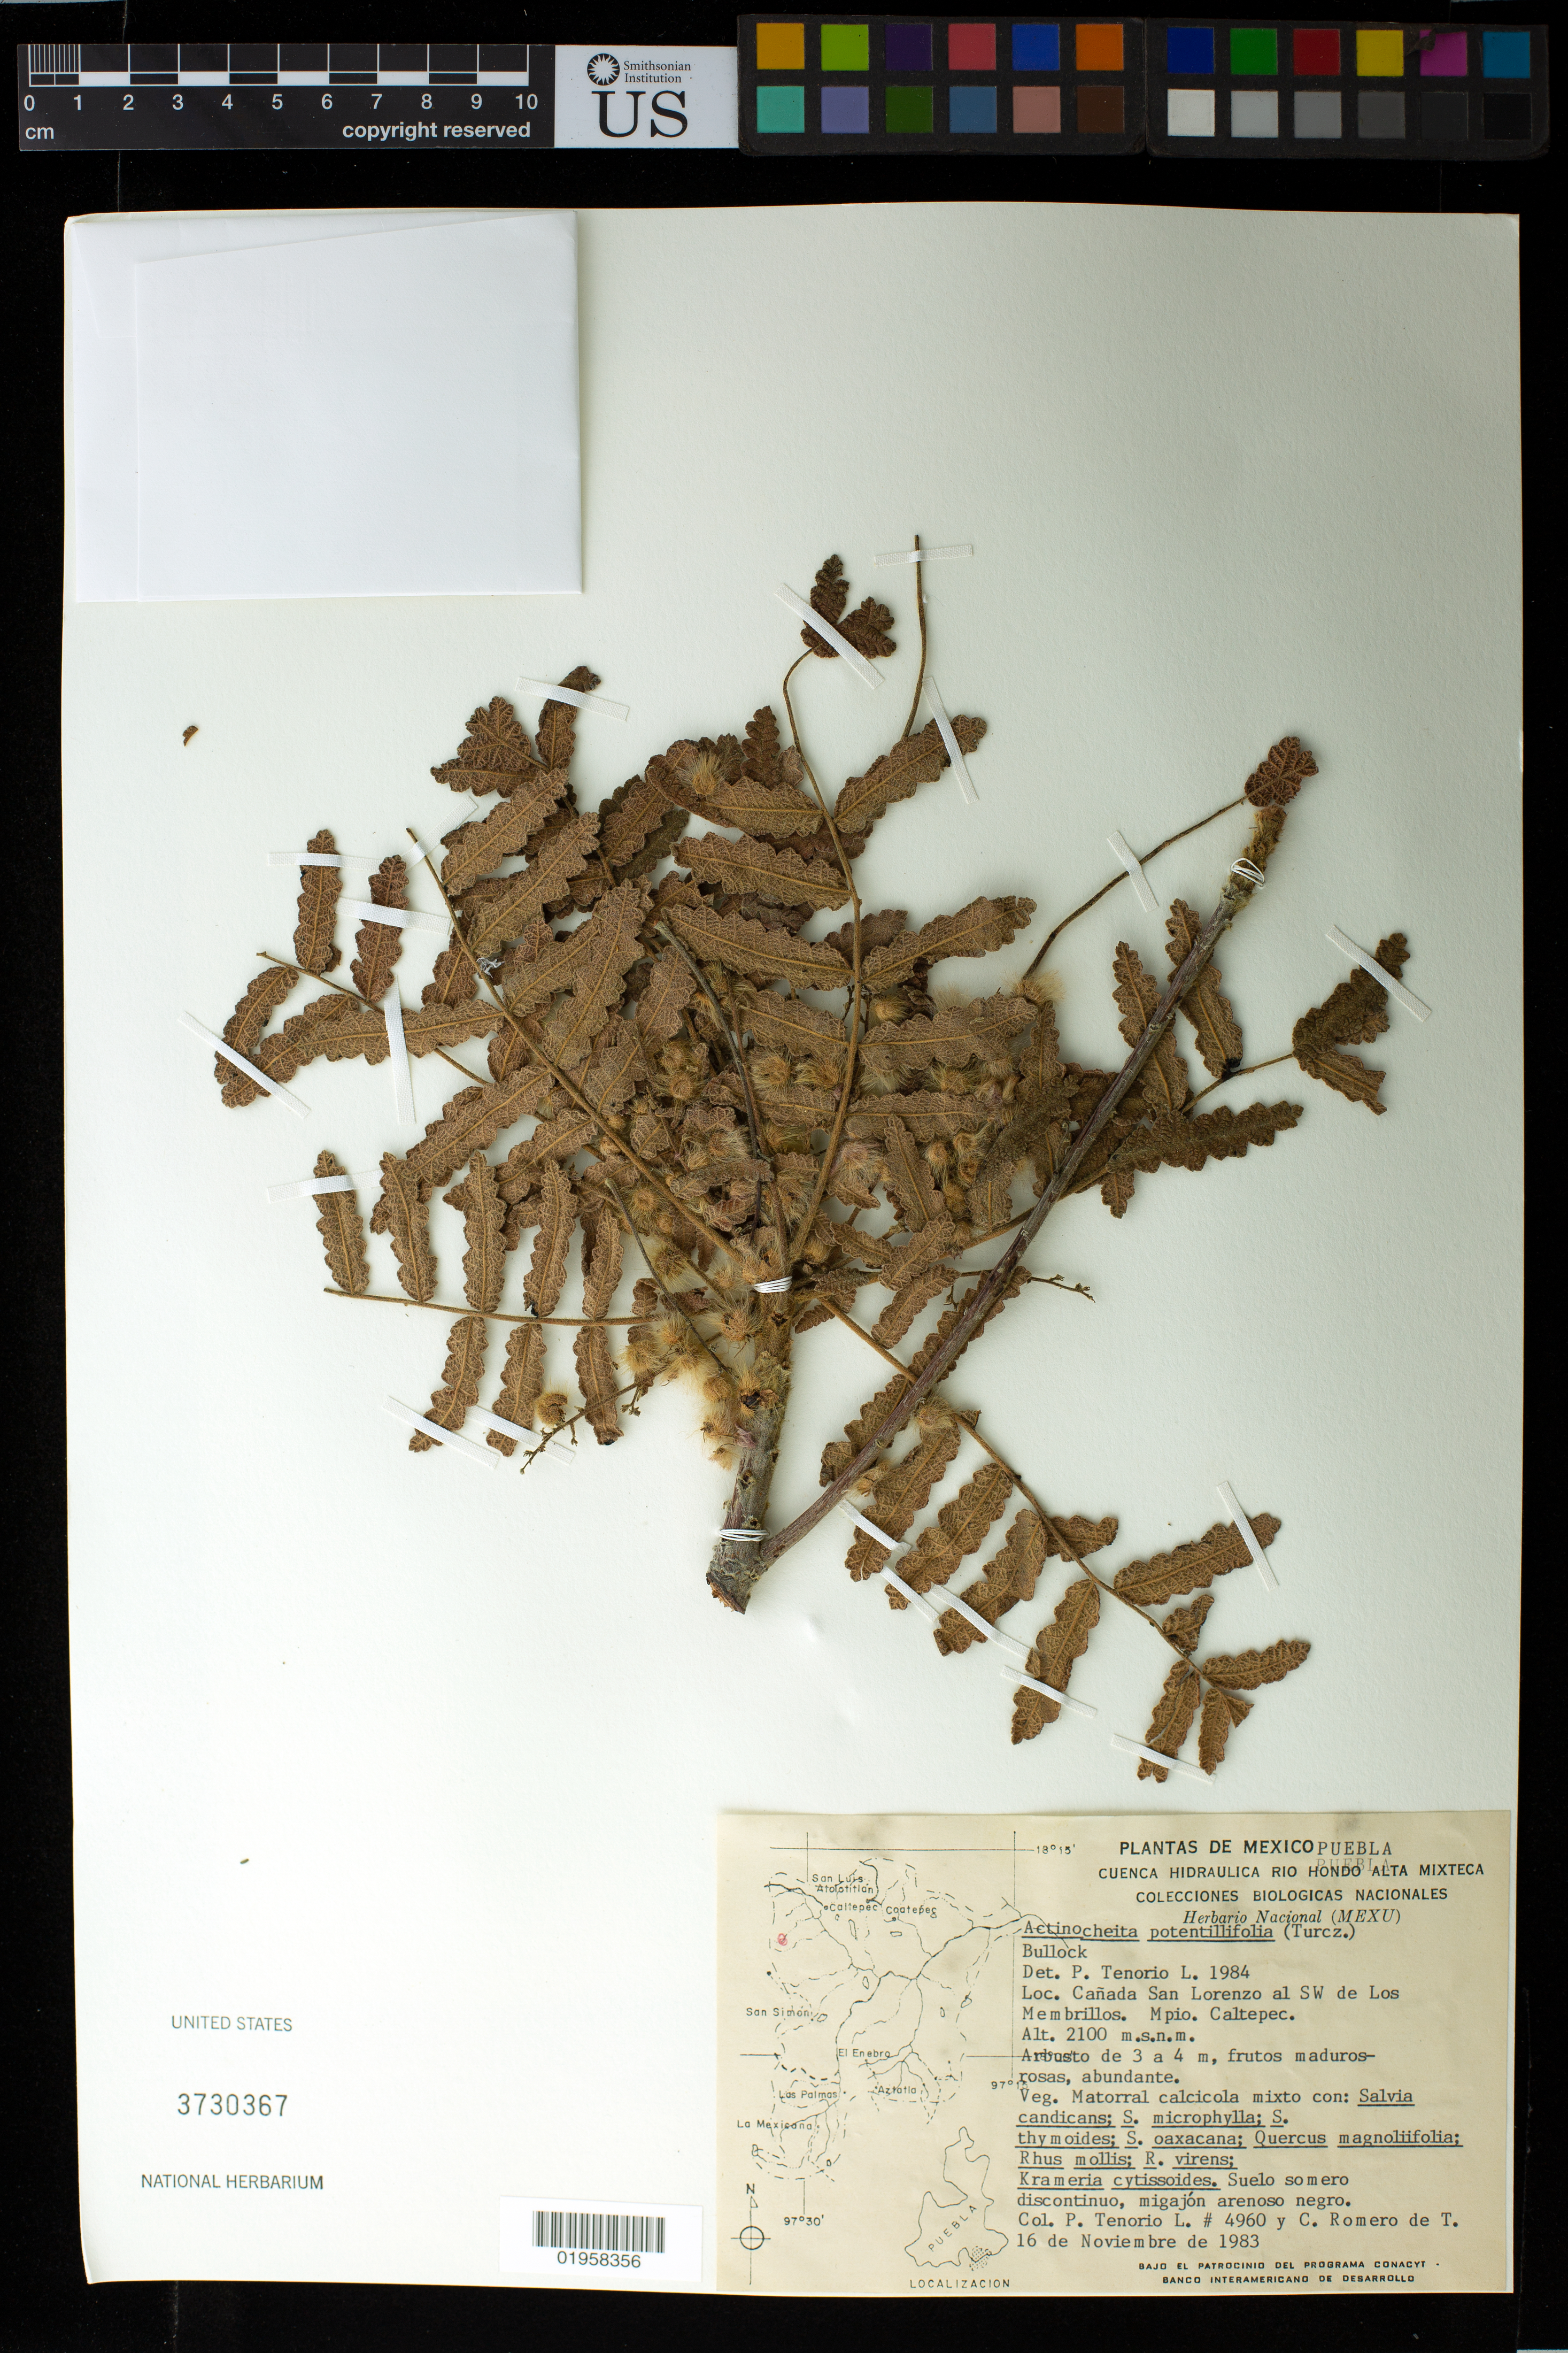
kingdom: Plantae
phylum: Tracheophyta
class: Magnoliopsida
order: Sapindales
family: Anacardiaceae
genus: Actinocheita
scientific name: Actinocheita filicina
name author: (Sessé & Moc. ex DC.) F.A. Barkley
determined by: Mitchell, John D.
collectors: P. Tenorio L. & C. Romero de T.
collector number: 4960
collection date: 1983-11-16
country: Mexico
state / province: Puebla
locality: Cañada San Lorenzo al SW de Los Membrillos. Mpio. Caltepec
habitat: Suelo somero discontinuo, migajón arenoso negro. Matorral calcícola mixto con: Salvia candicans; S. microphylla; S. thymoides; S. oaxacana; Quercus magnoliifolia; Rhus millis; R. virens; Krameria cytissoides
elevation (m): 2100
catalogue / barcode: US 3730367